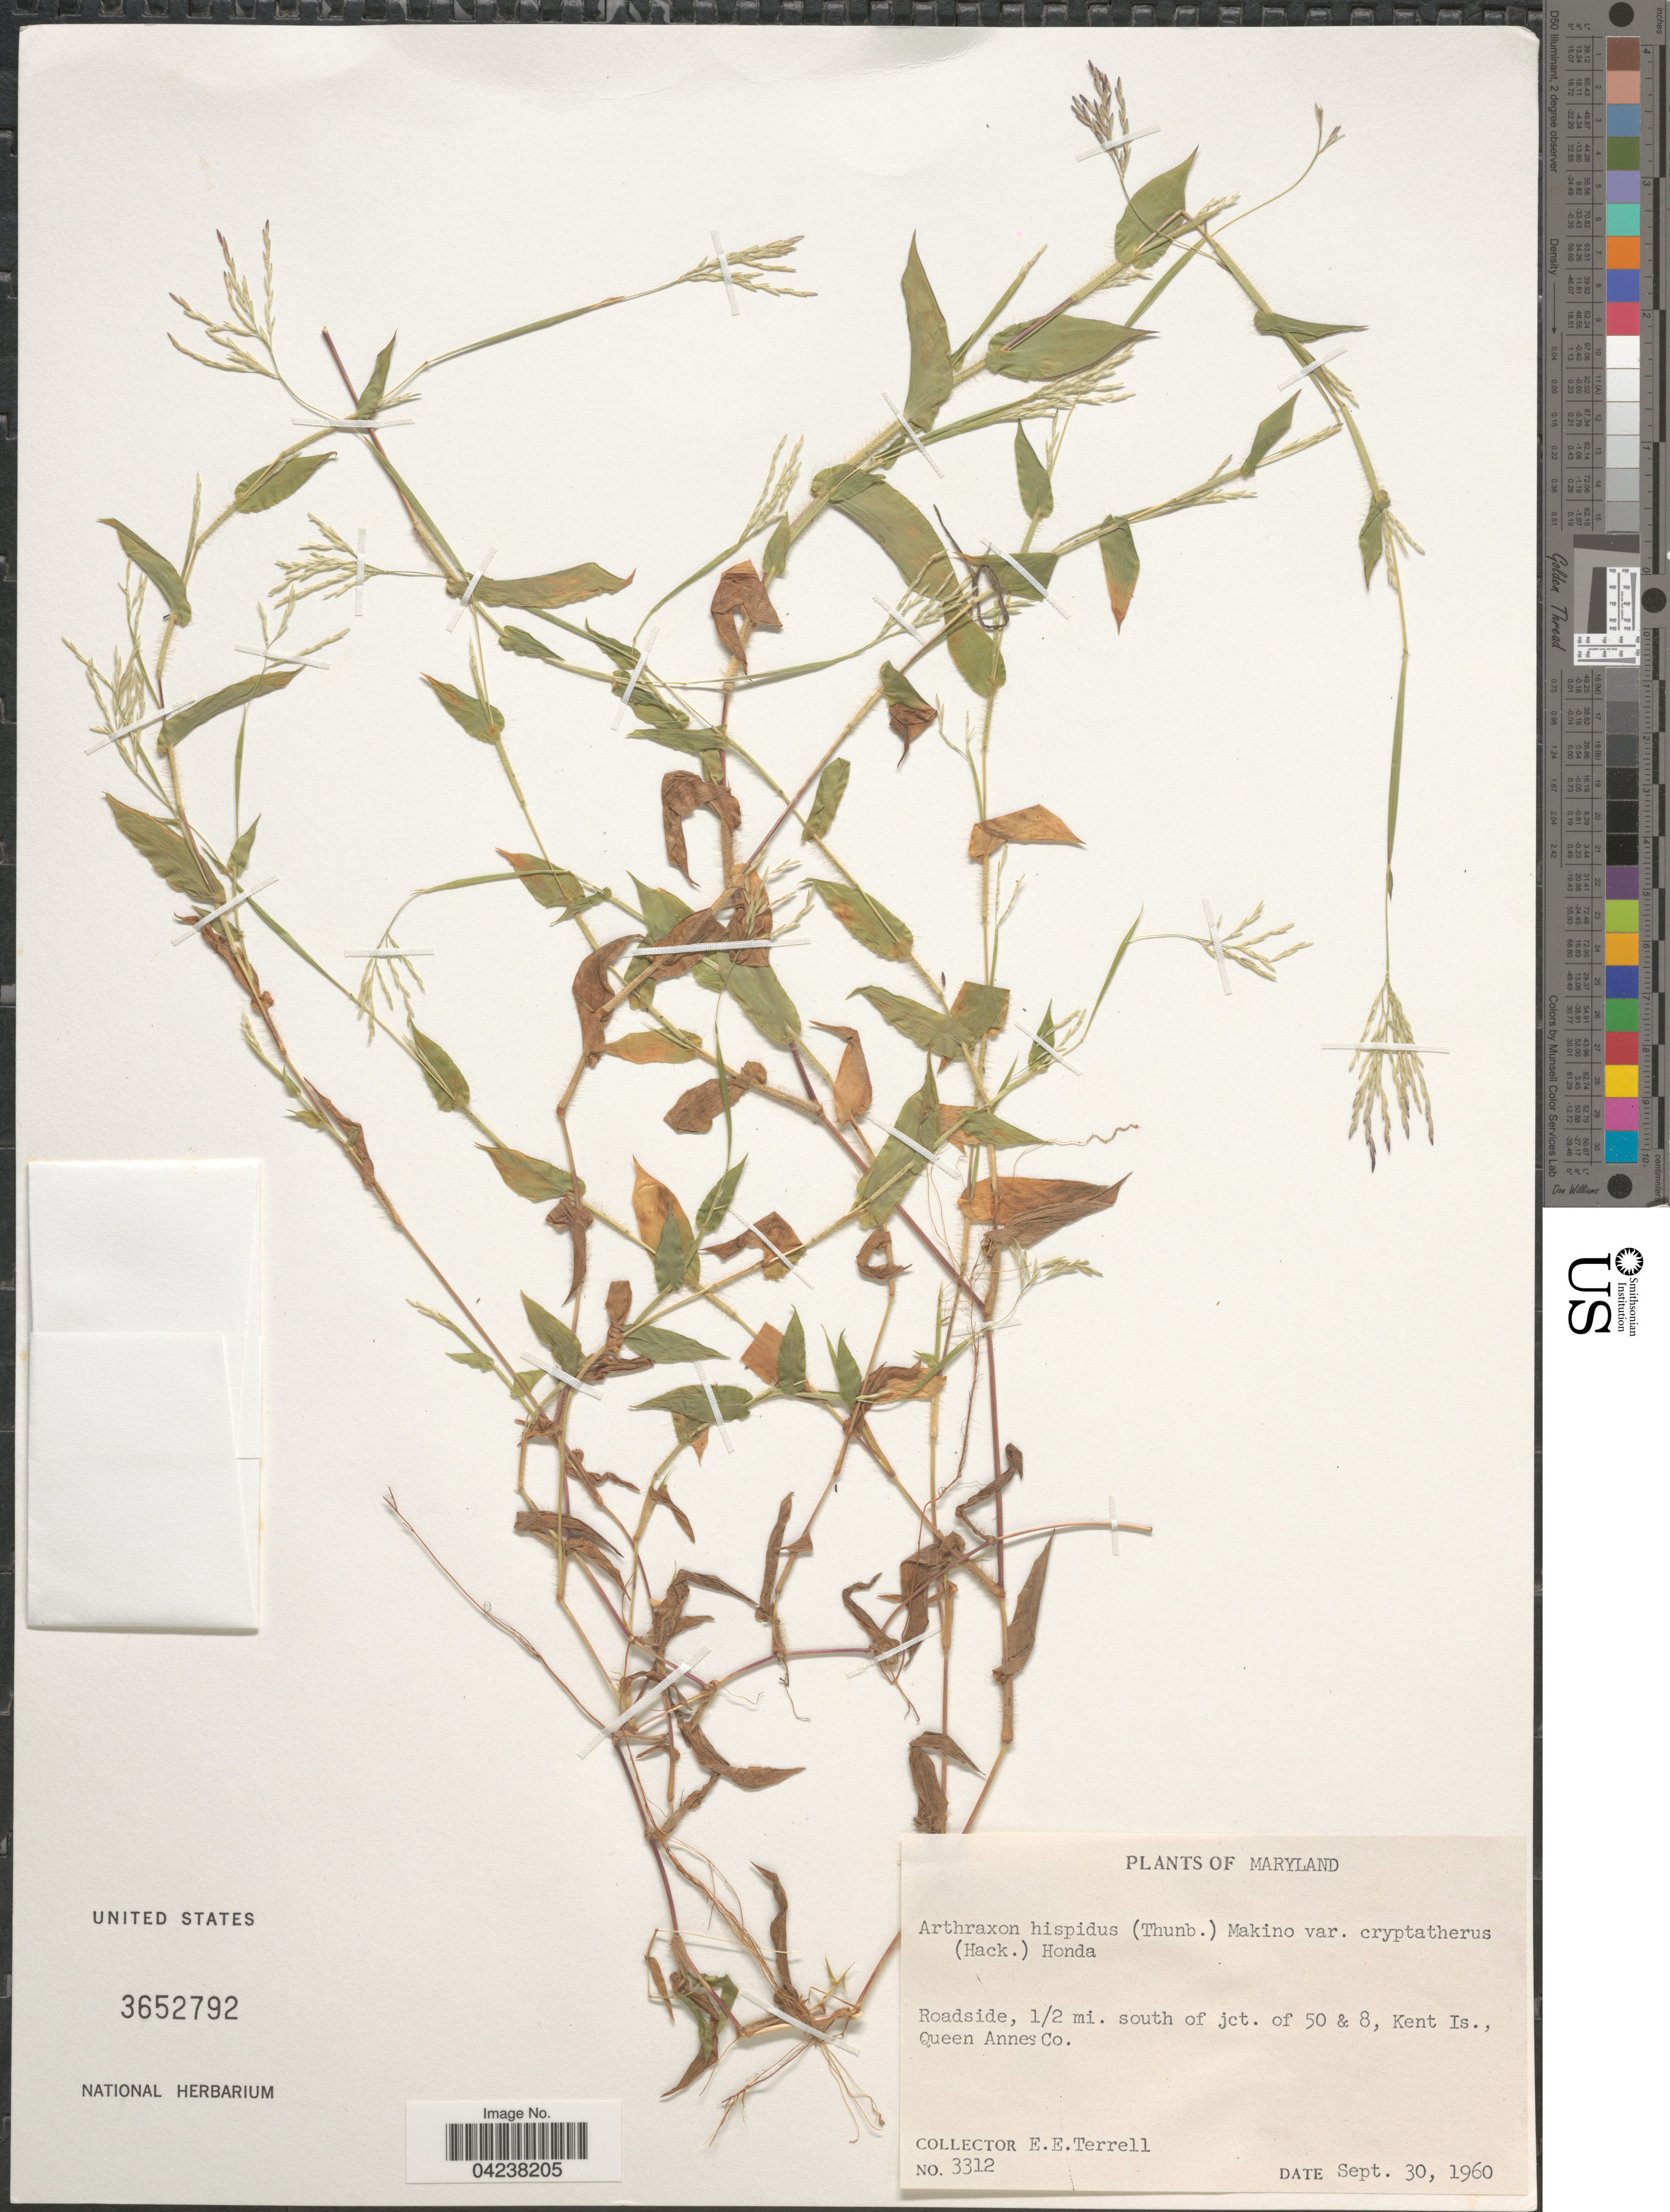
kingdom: Plantae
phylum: Tracheophyta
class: Liliopsida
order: Poales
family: Poaceae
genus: Arthraxon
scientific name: Arthraxon hispidus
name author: (Thunb.) Makino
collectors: E. E. Terrell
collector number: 3312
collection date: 1960-09-30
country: United States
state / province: Maryland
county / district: Queen Anne's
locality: Roadside, ½ mi. south of jct. of 50 & 8, Kent Is., Queen Annes Co.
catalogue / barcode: US 3652792